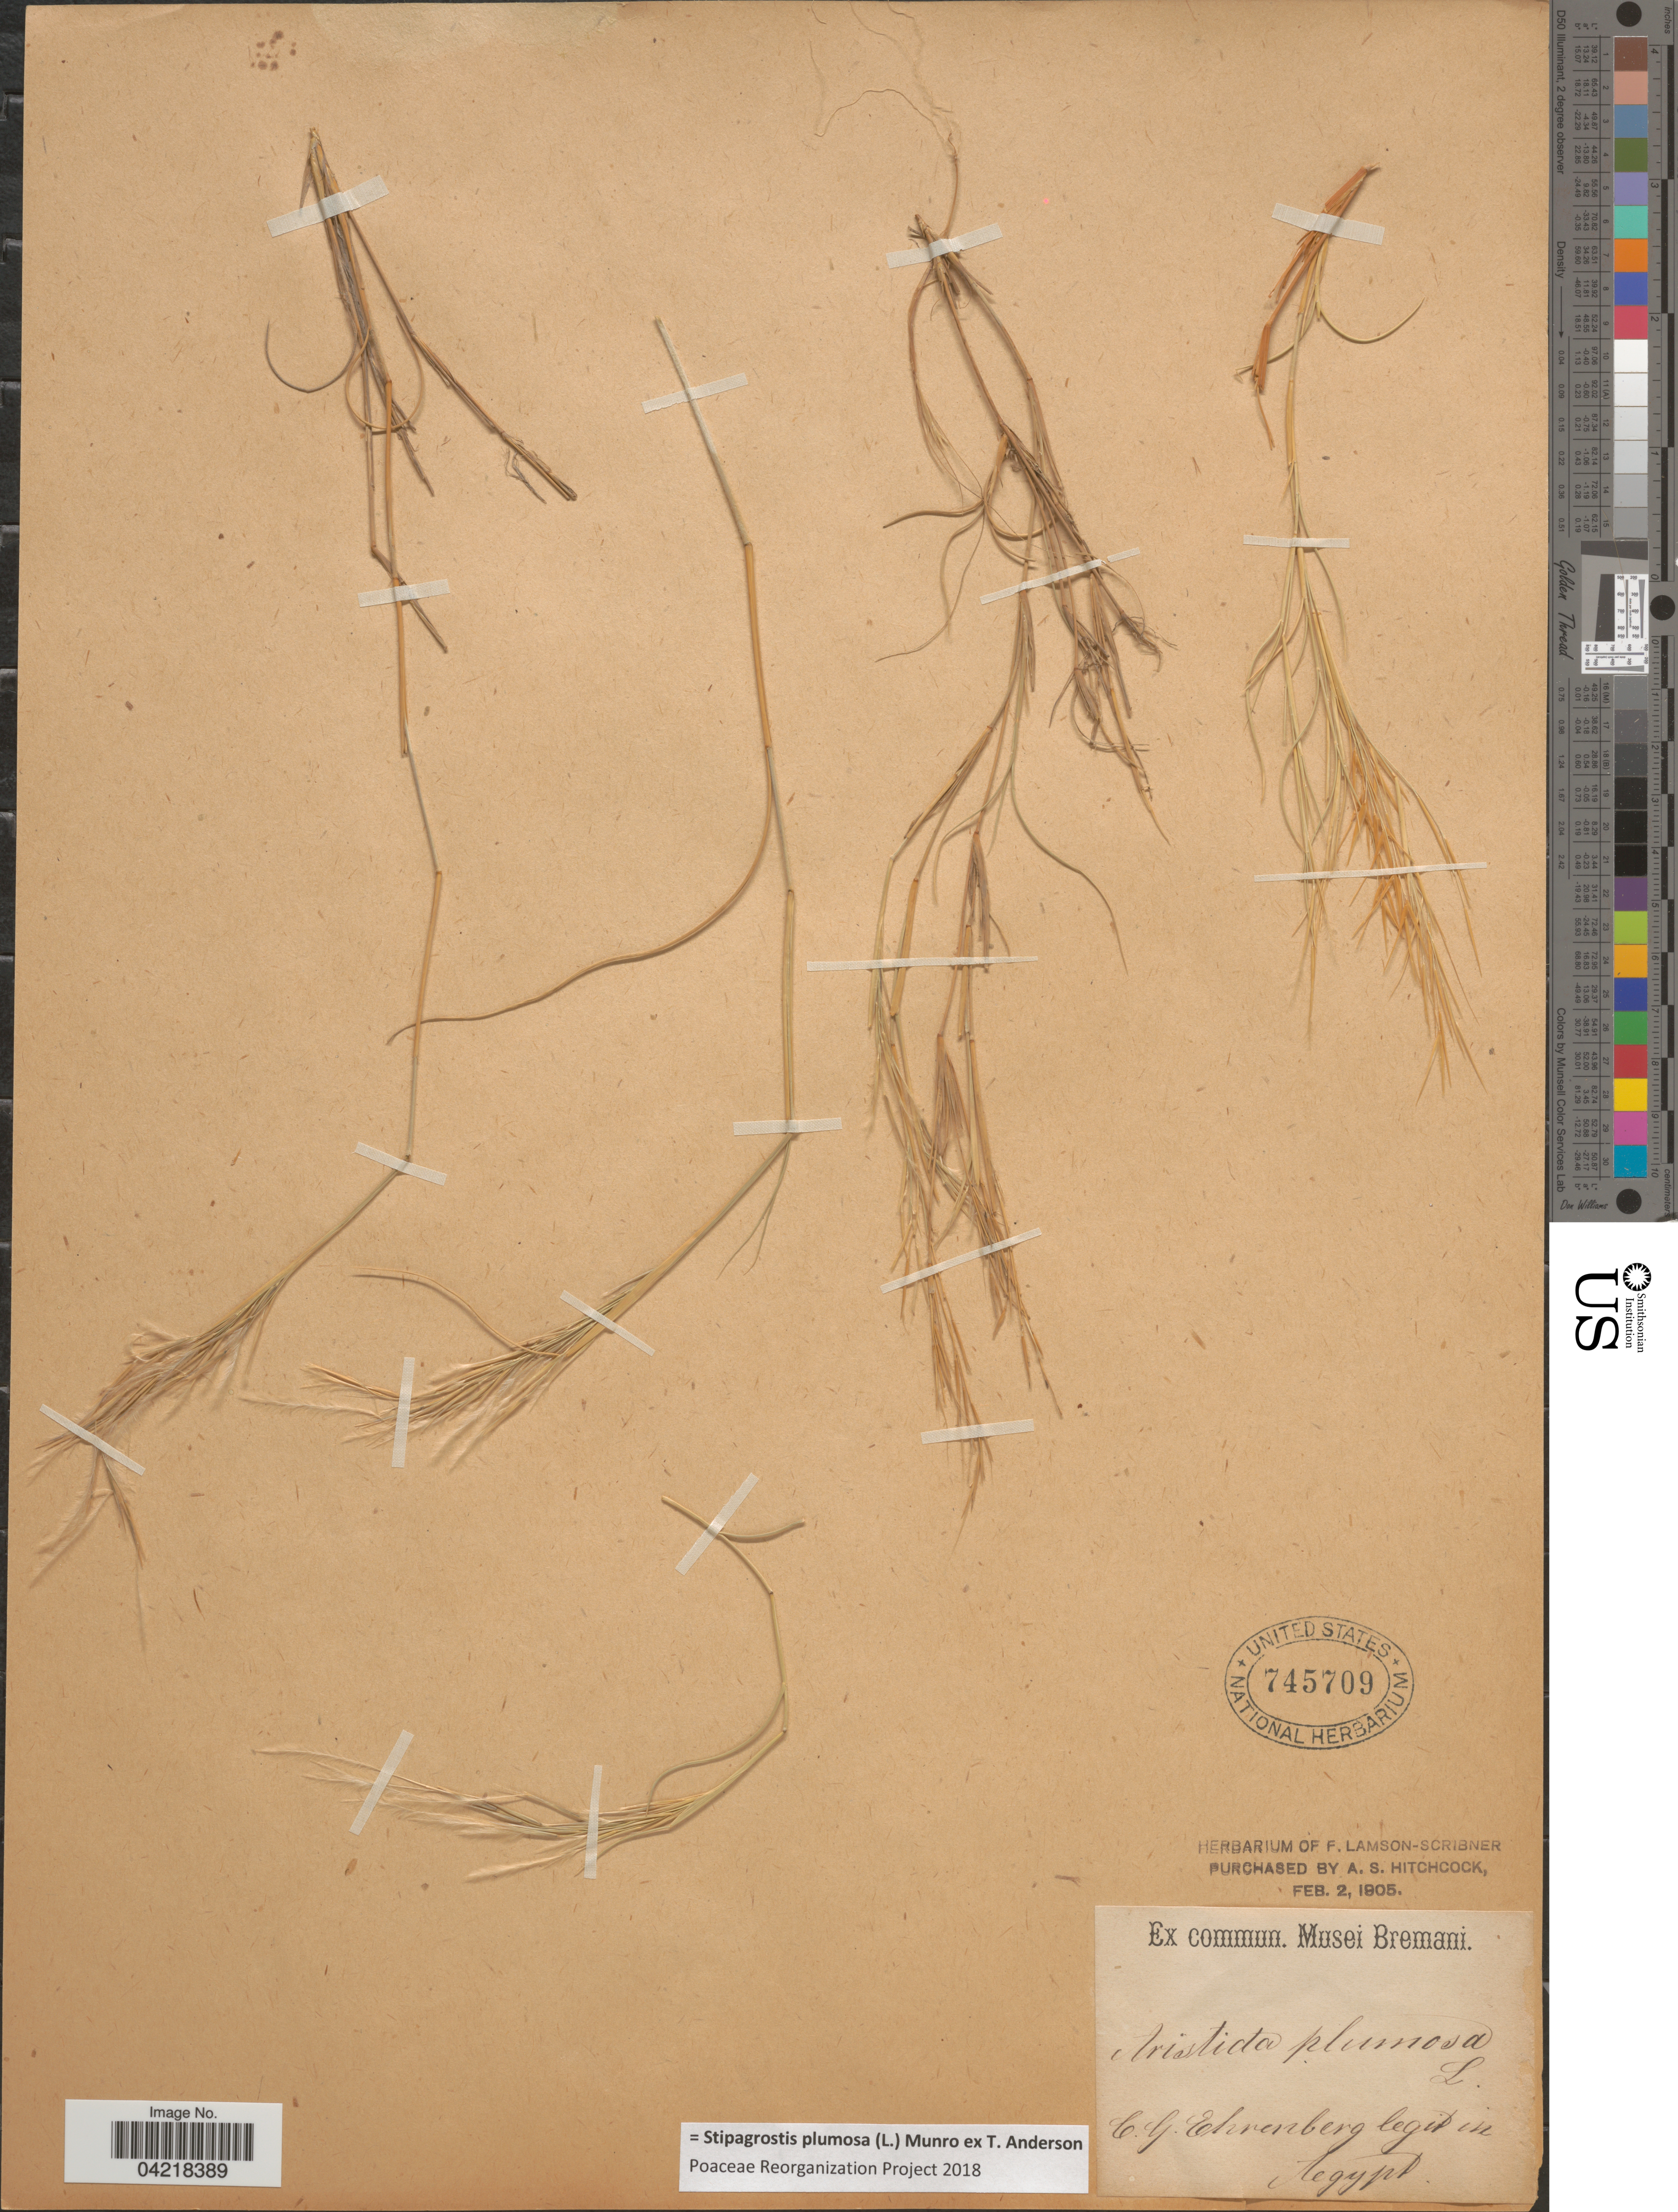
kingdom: Plantae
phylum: Tracheophyta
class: Liliopsida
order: Poales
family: Poaceae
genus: Stipagrostis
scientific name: Stipagrostis plumosa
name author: (L.) Munro ex T. Anderson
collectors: C. Ehrenberg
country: Egypt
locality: Aegypt.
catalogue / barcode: US 745709